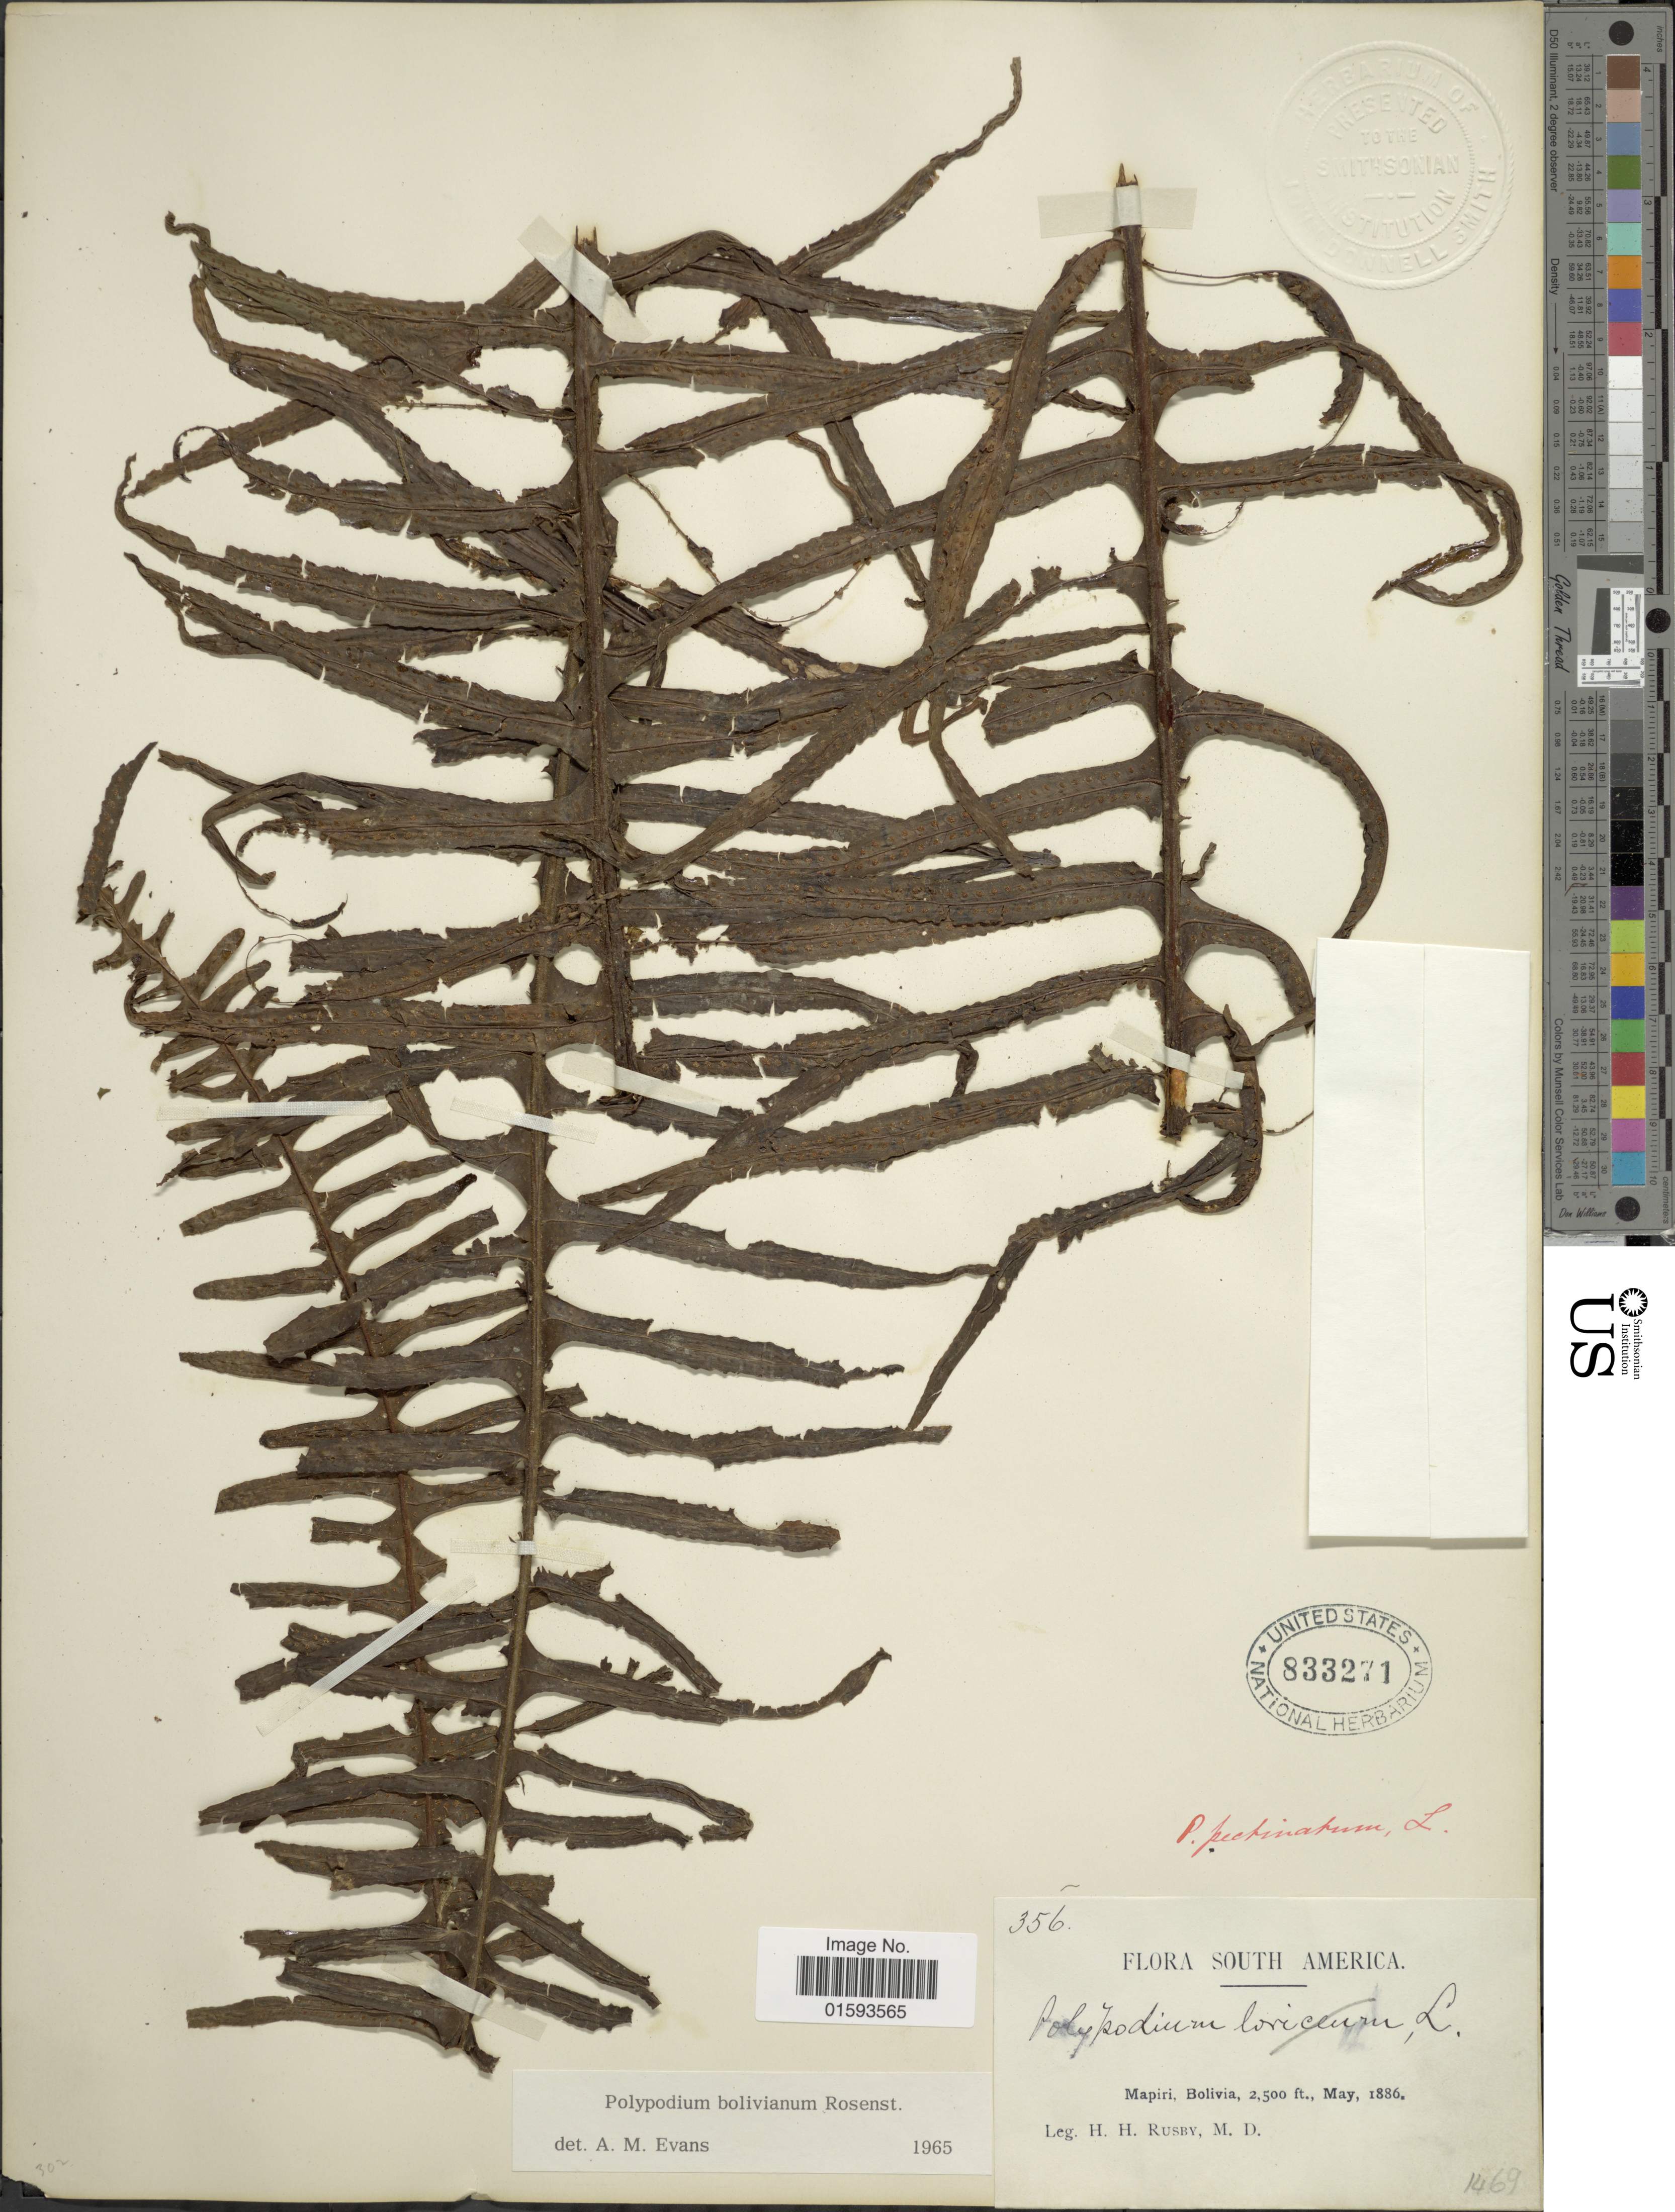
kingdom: Plantae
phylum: Tracheophyta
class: Polypodiopsida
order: Polypodiales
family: Polypodiaceae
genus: Pecluma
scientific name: Pecluma divaricata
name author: (E. Fourn.) Mickel & Beitel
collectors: H. H. Rusby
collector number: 356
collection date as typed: May, 1886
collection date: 1886-05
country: Bolivia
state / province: La Páz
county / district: Larecaja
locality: Mapiri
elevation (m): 762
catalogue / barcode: US 833271